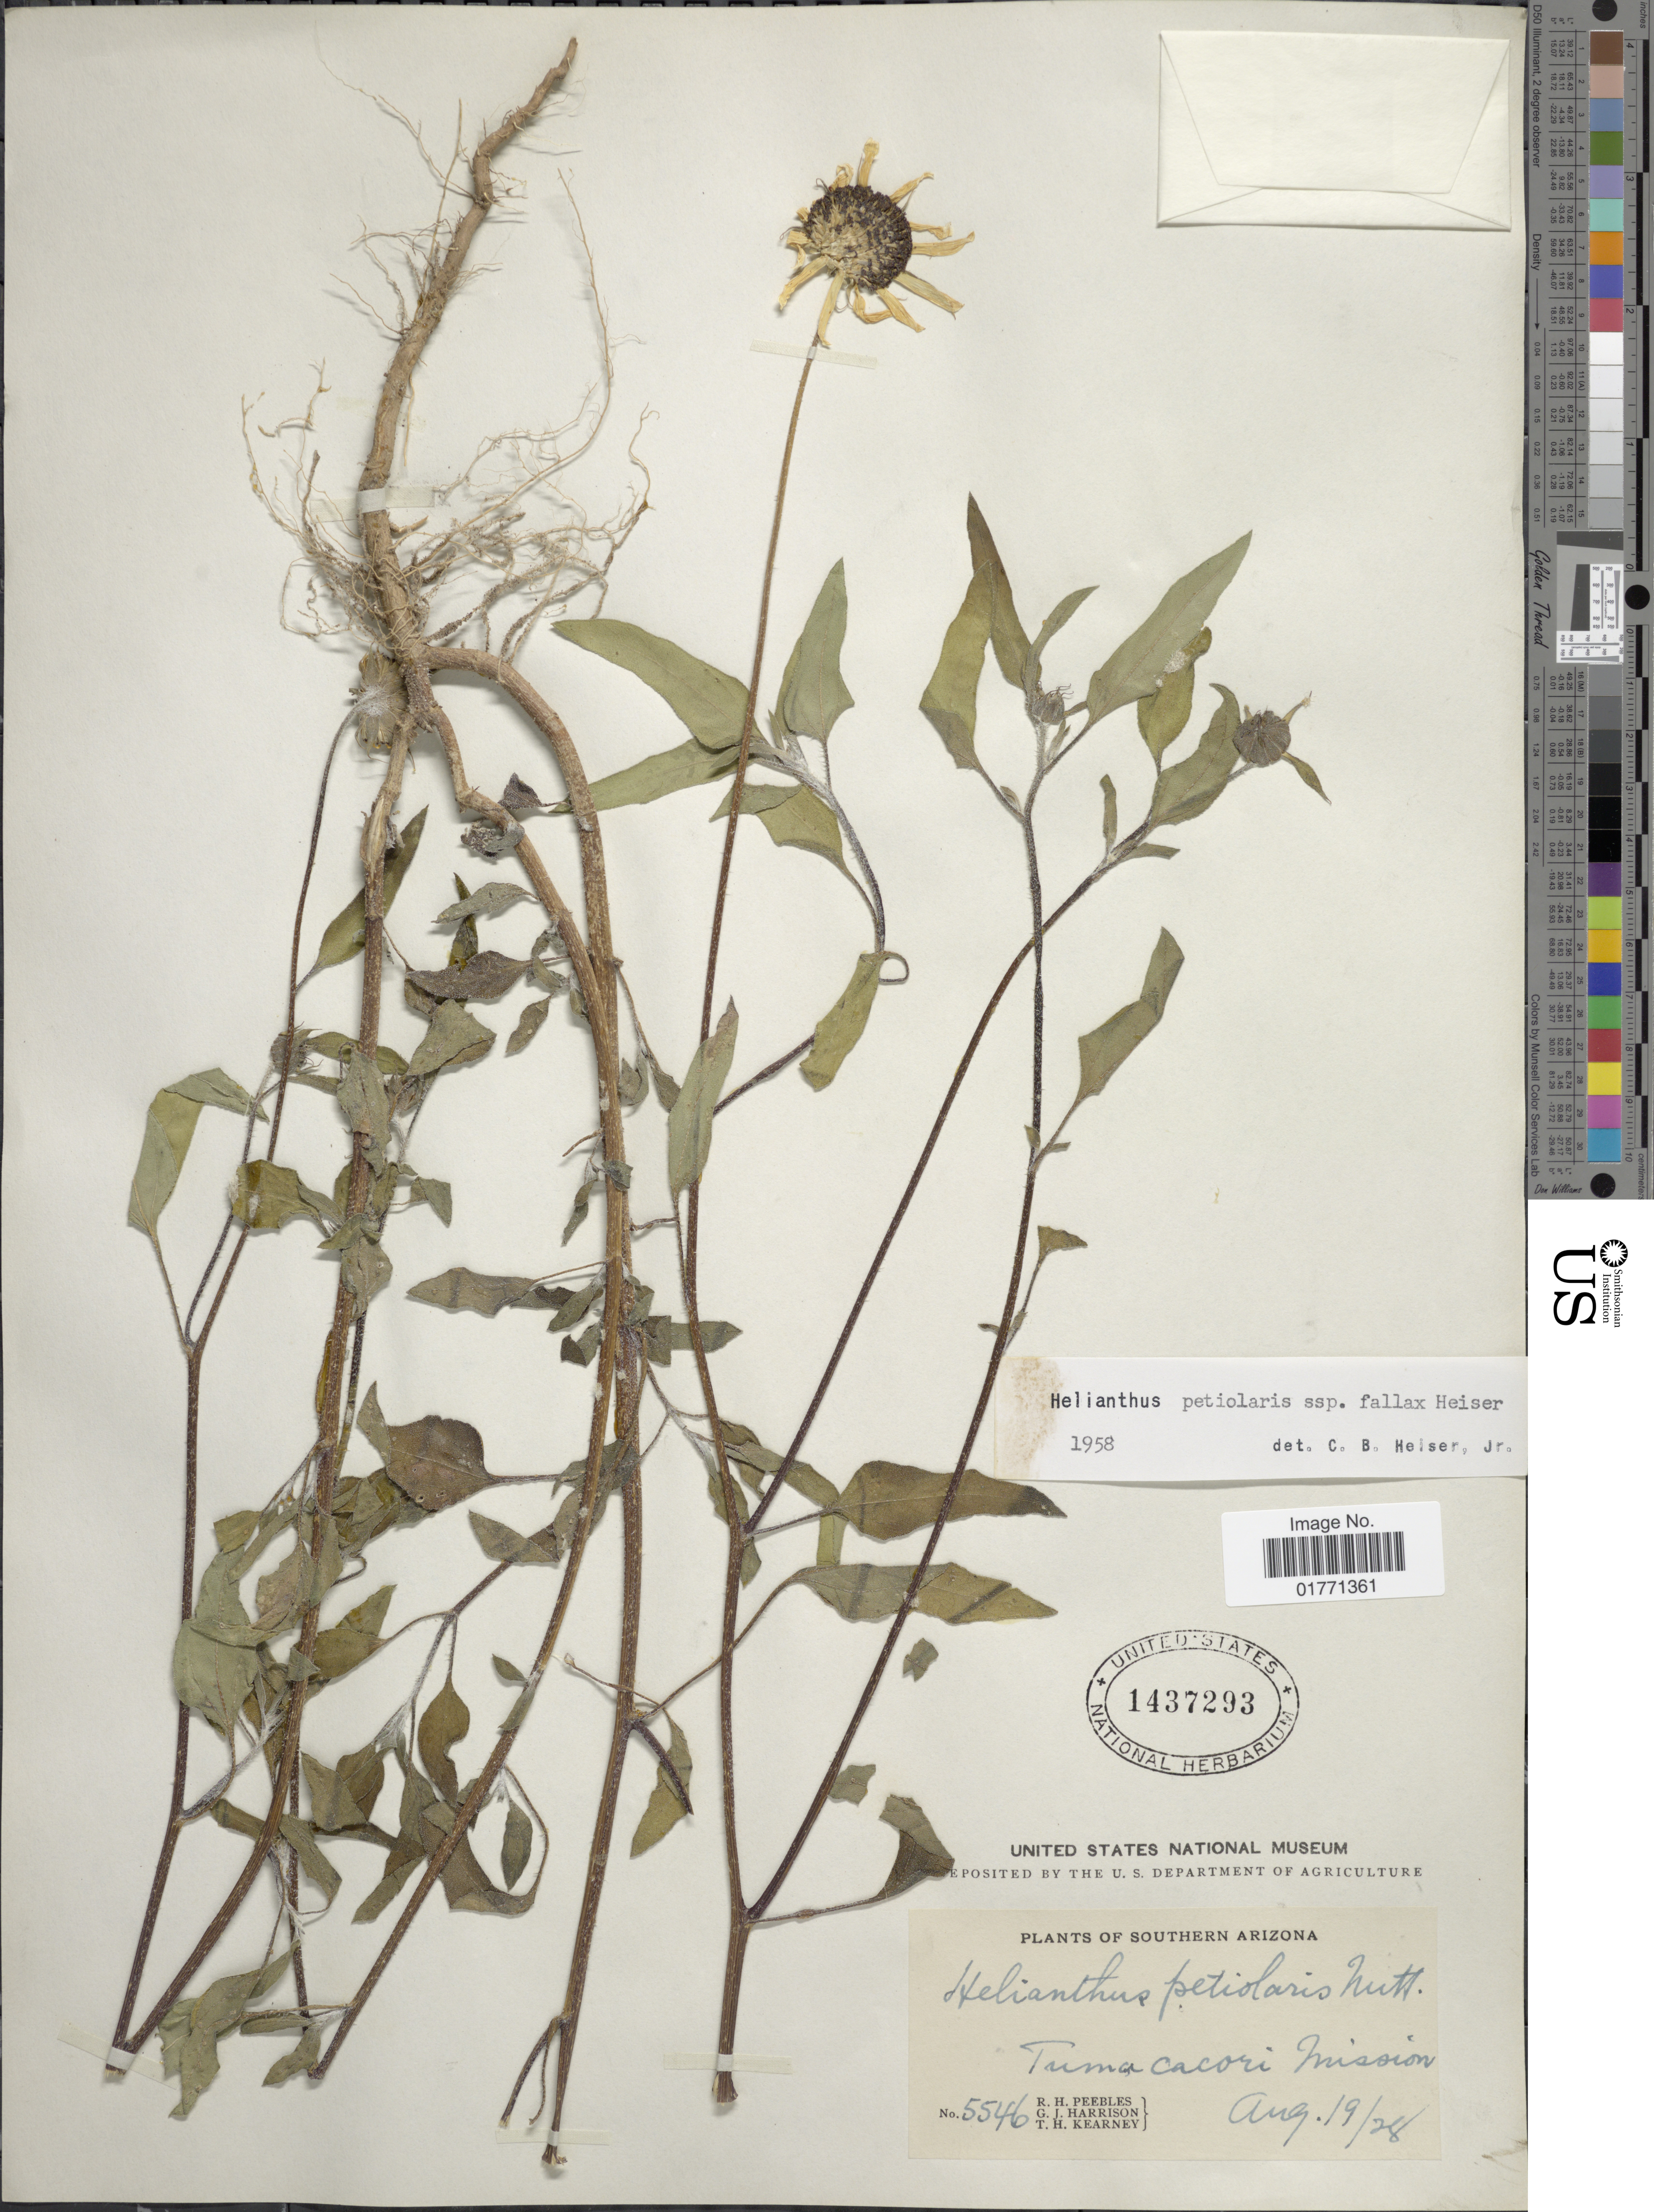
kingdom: Plantae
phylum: Tracheophyta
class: Magnoliopsida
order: Asterales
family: Asteraceae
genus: Helianthus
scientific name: Helianthus petiolaris subsp. fallax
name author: Heiser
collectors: R. H. Peebles, G. J. Harrison & T. H. Kearney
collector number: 5546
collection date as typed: Transcribed d/m/y: 19/8/28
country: United States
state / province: Arizona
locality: Southern Arizona, Tumacacori Mission.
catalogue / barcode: US 1437293